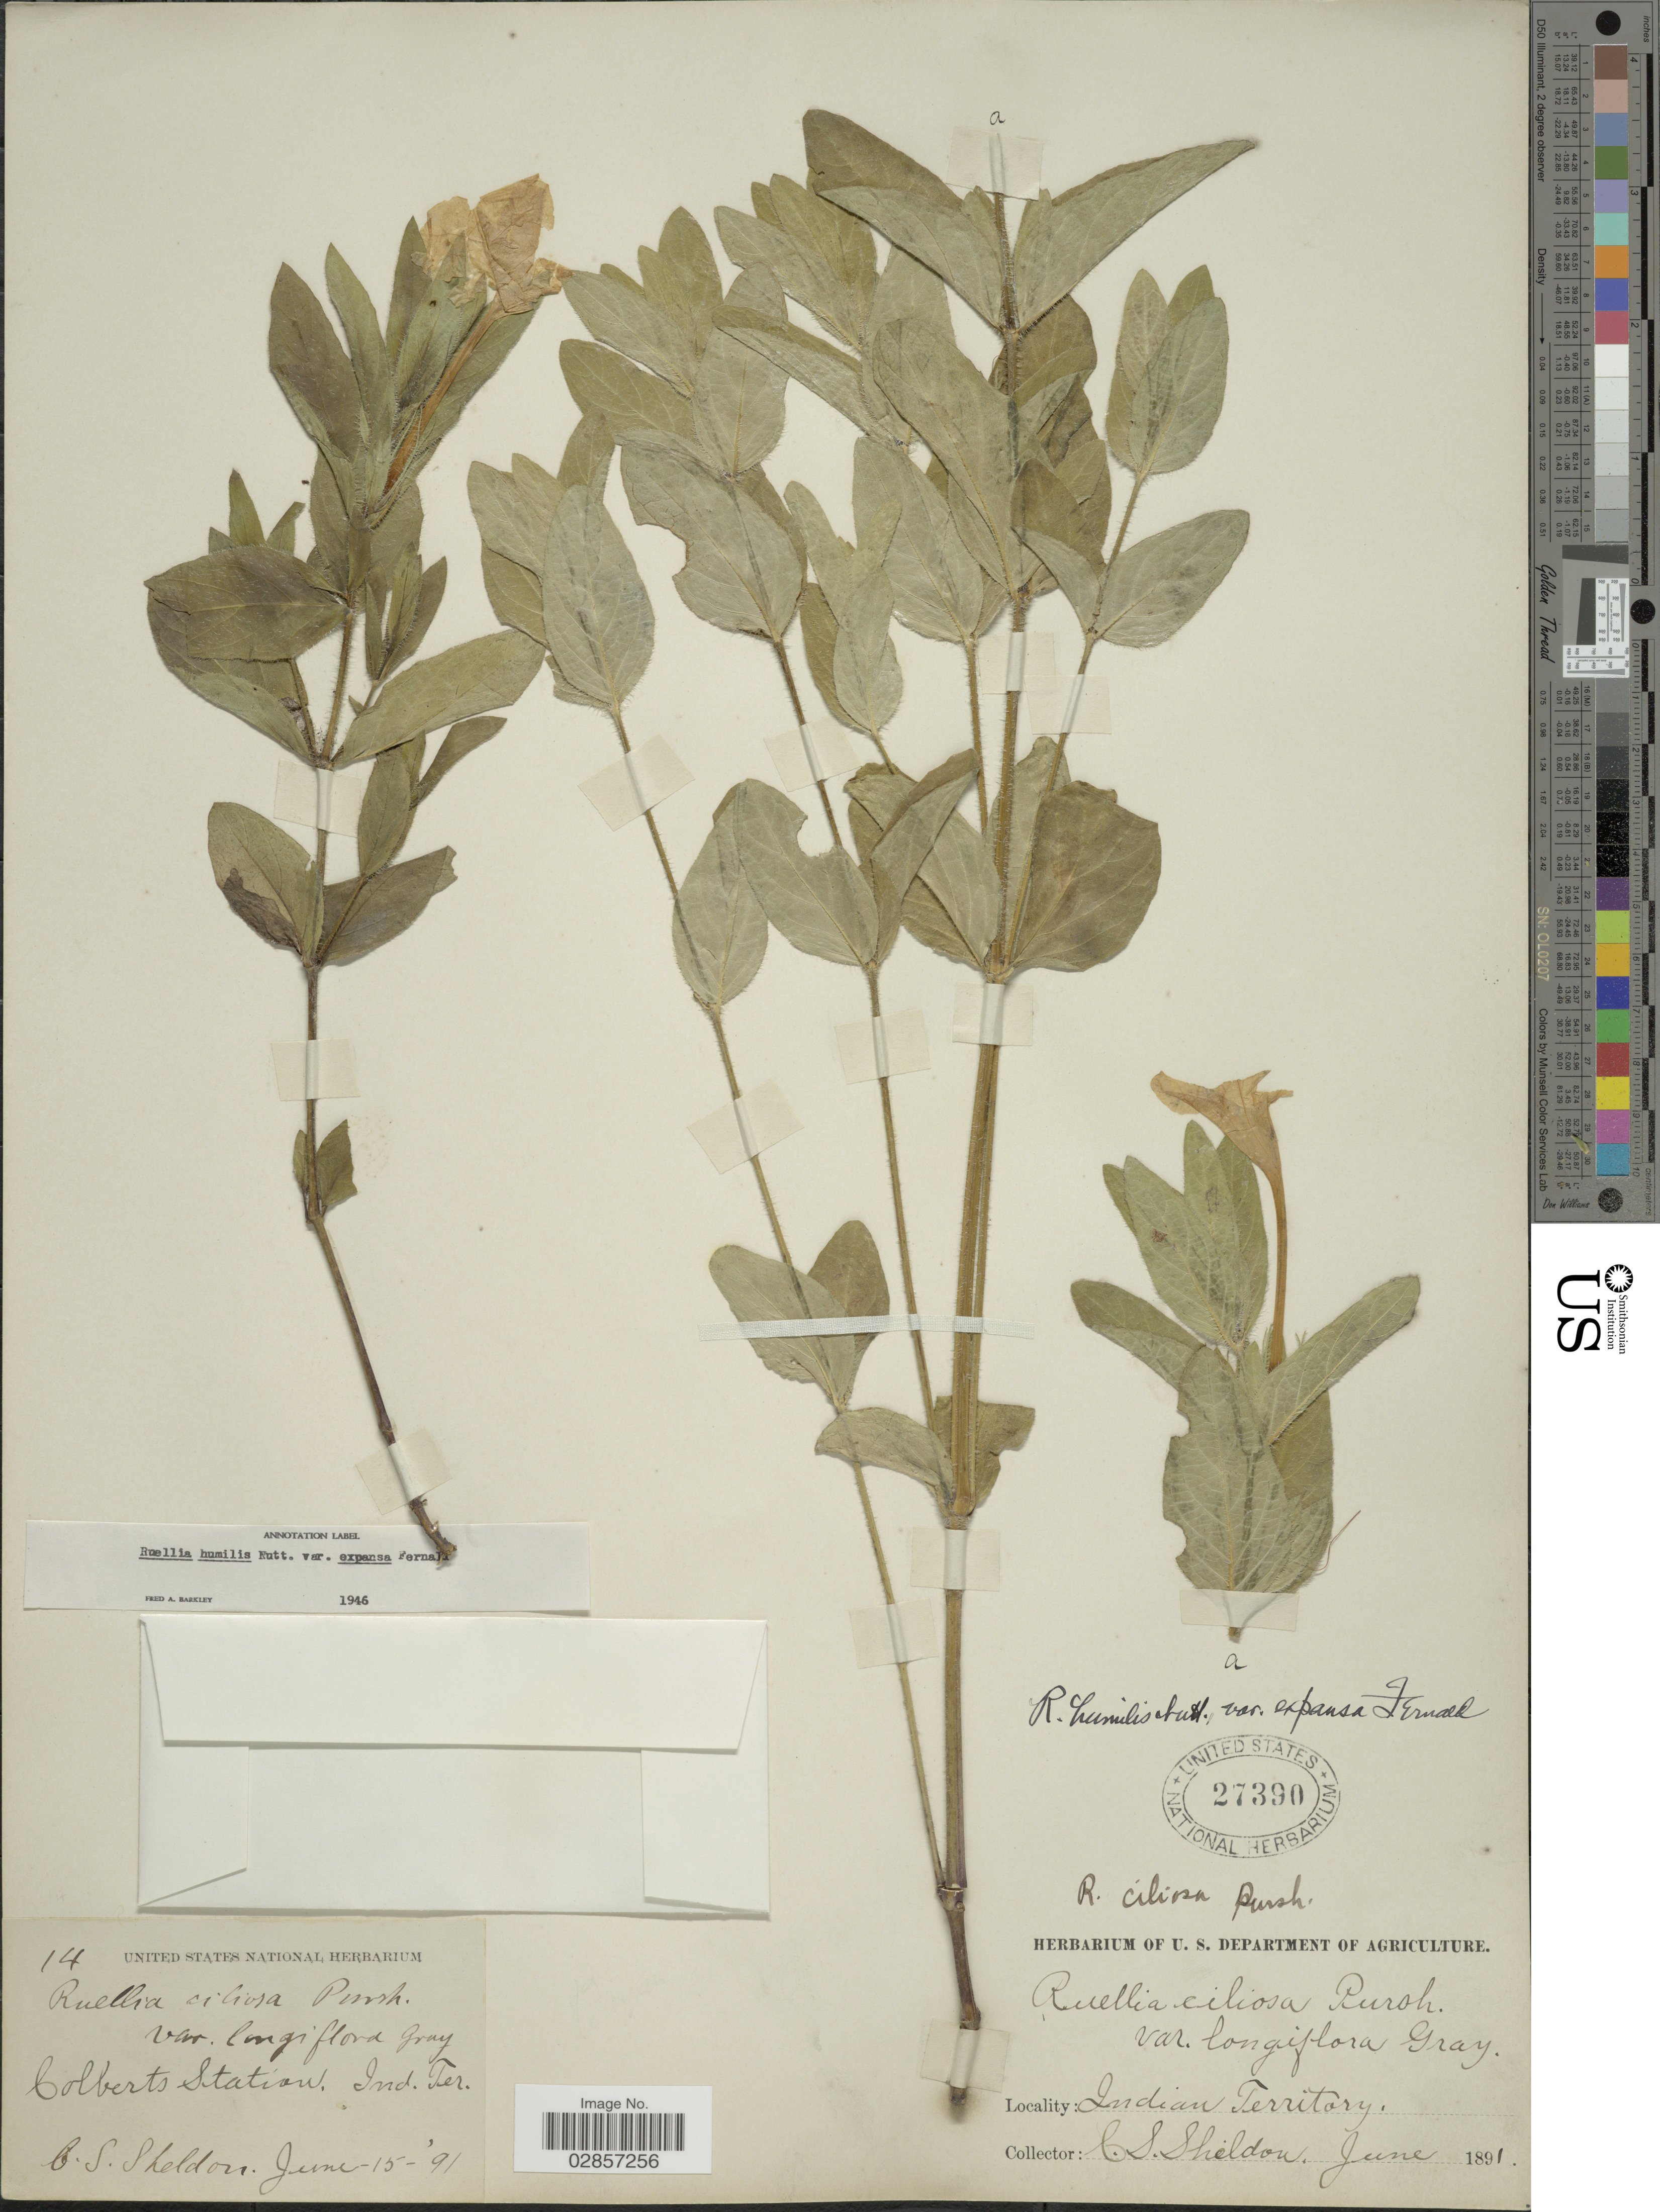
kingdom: Plantae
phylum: Tracheophyta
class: Magnoliopsida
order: Lamiales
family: Acanthaceae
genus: Ruellia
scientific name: Ruellia humilis var. expansa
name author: Fernald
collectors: C. S. Sheldon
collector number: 14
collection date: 1891-06-15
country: United States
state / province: Oklahoma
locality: Colberts Station, Indian Territory.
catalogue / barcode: US 27390